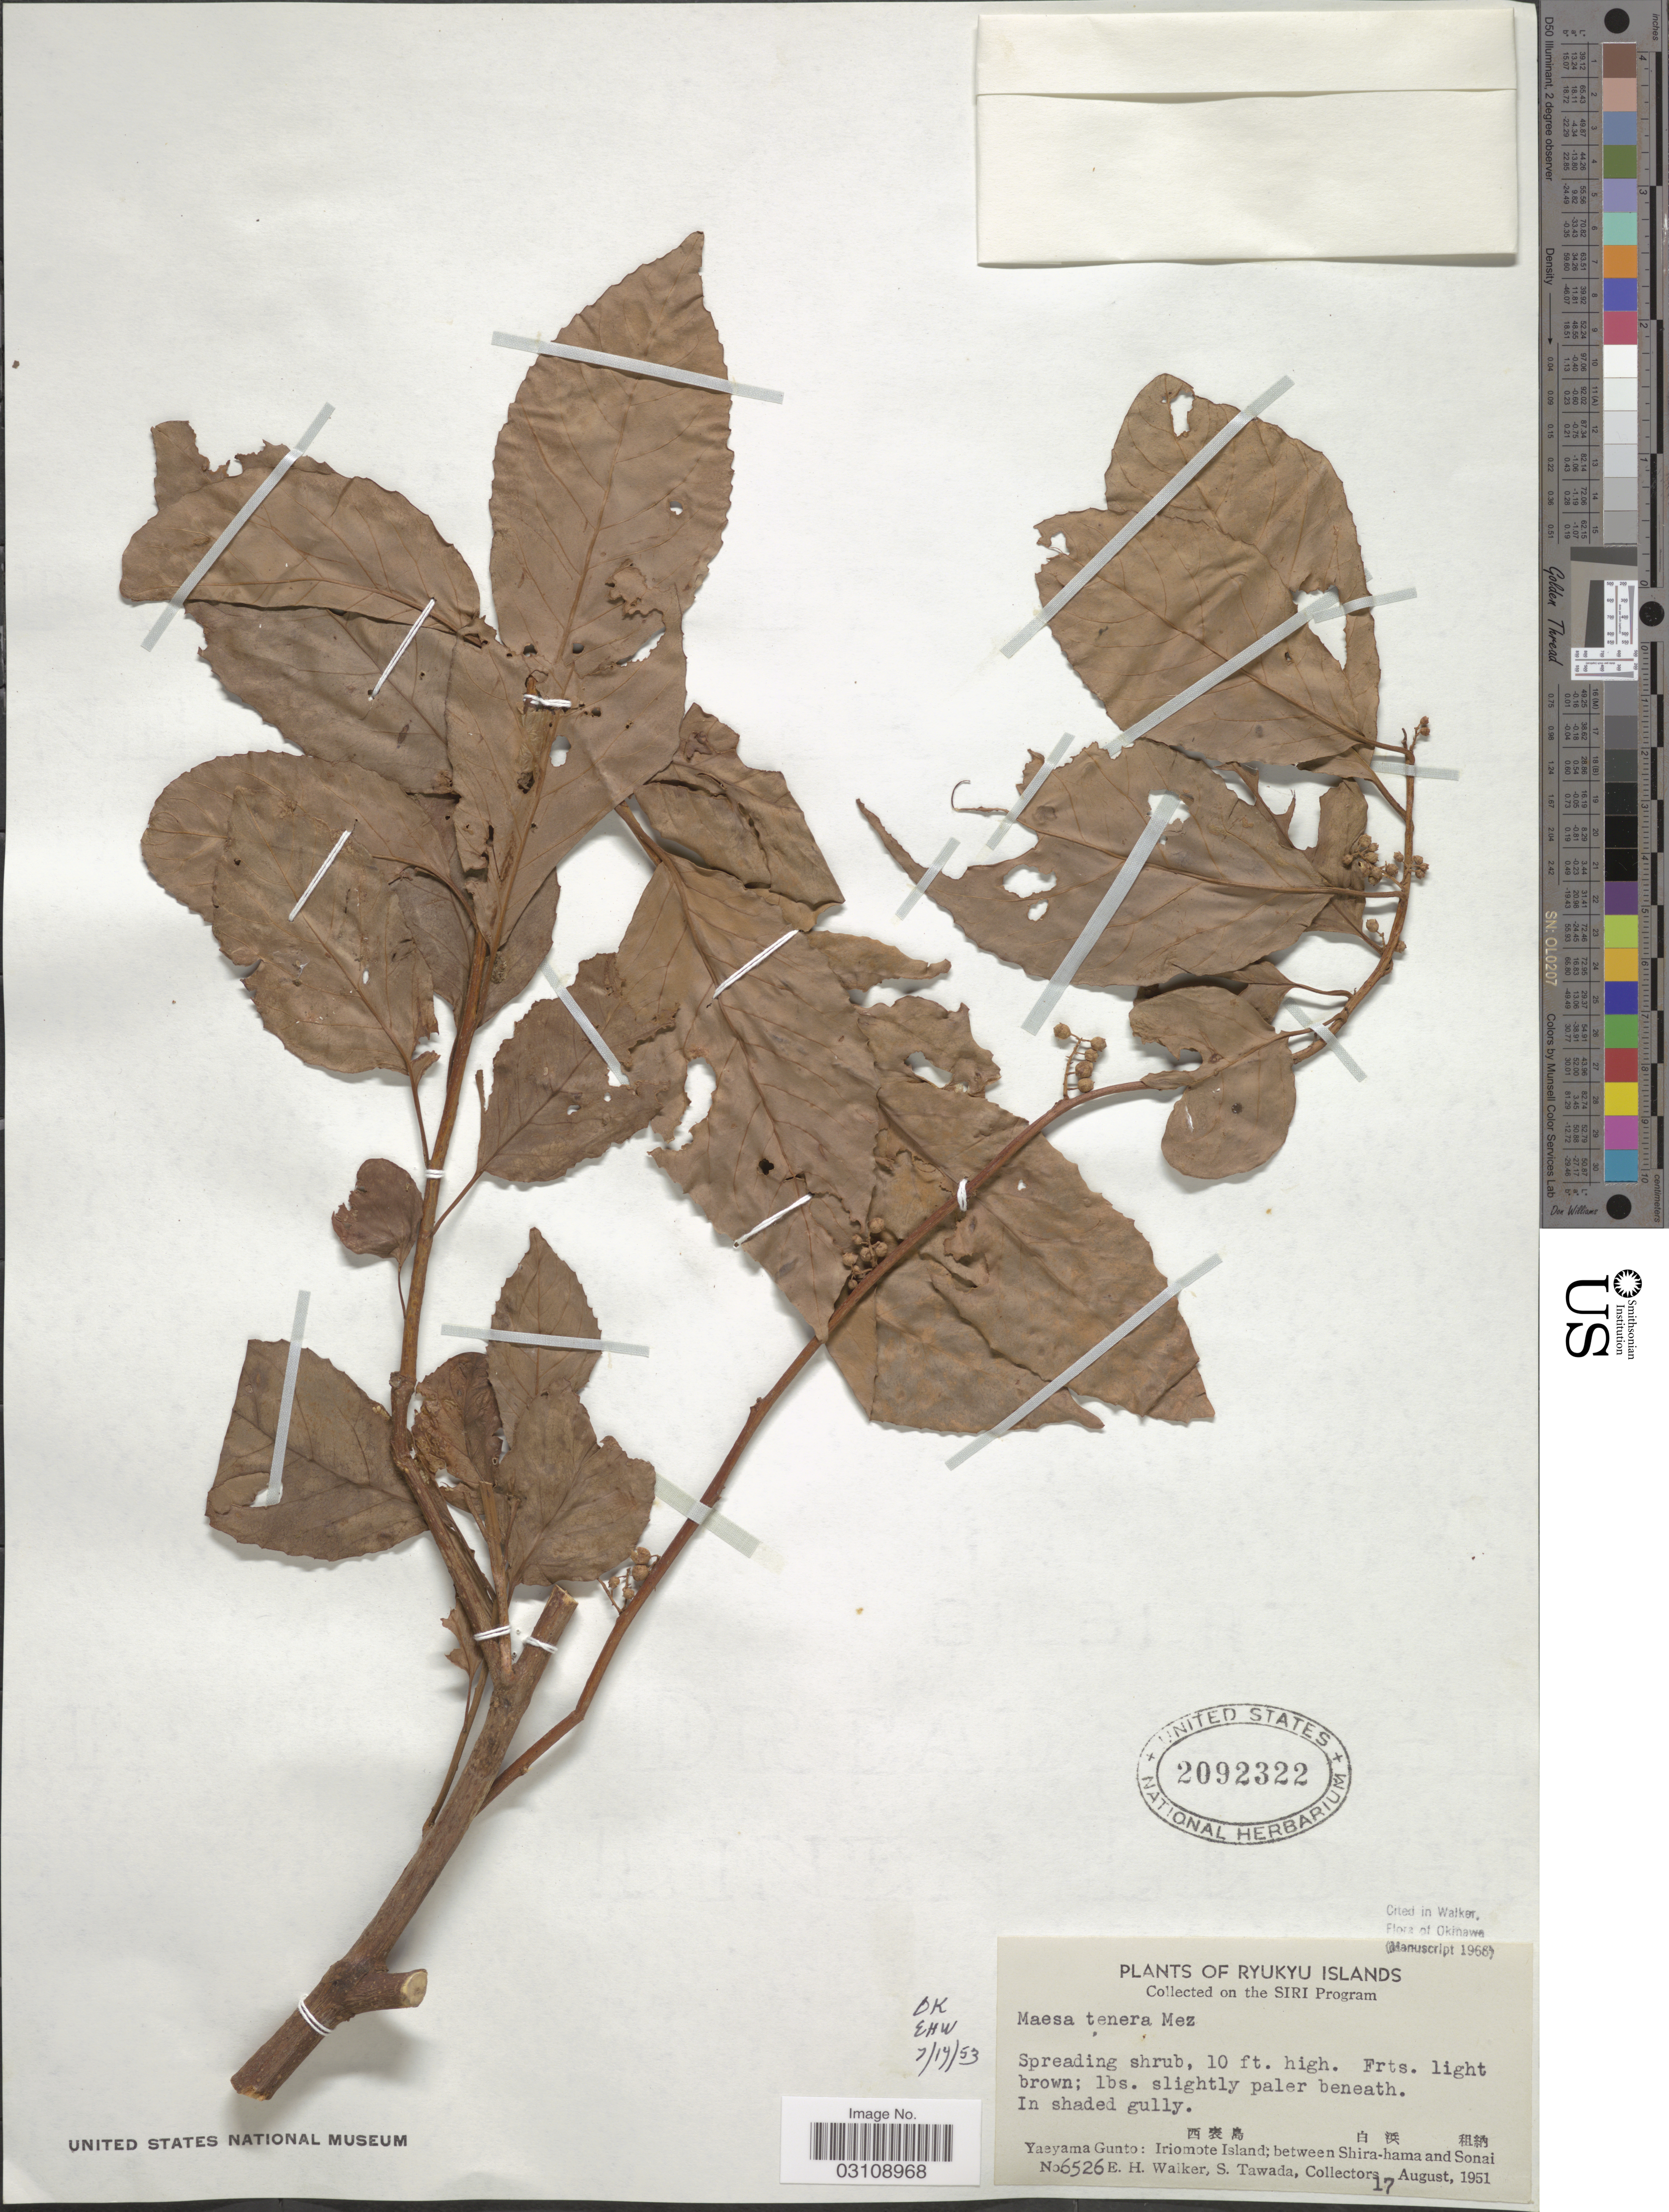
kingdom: Plantae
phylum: Tracheophyta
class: Magnoliopsida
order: Ericales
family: Primulaceae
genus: Maesa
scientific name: Maesa tenera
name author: Mez in Engl.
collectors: E. H. Walker & S. Tawada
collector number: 6526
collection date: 1951-08-17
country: Japan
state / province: Okinawa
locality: Ryukyu Islands. Yaeyama Gunto: Iriomote Island; between Shira-hama and Sonai.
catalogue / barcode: US 2092322